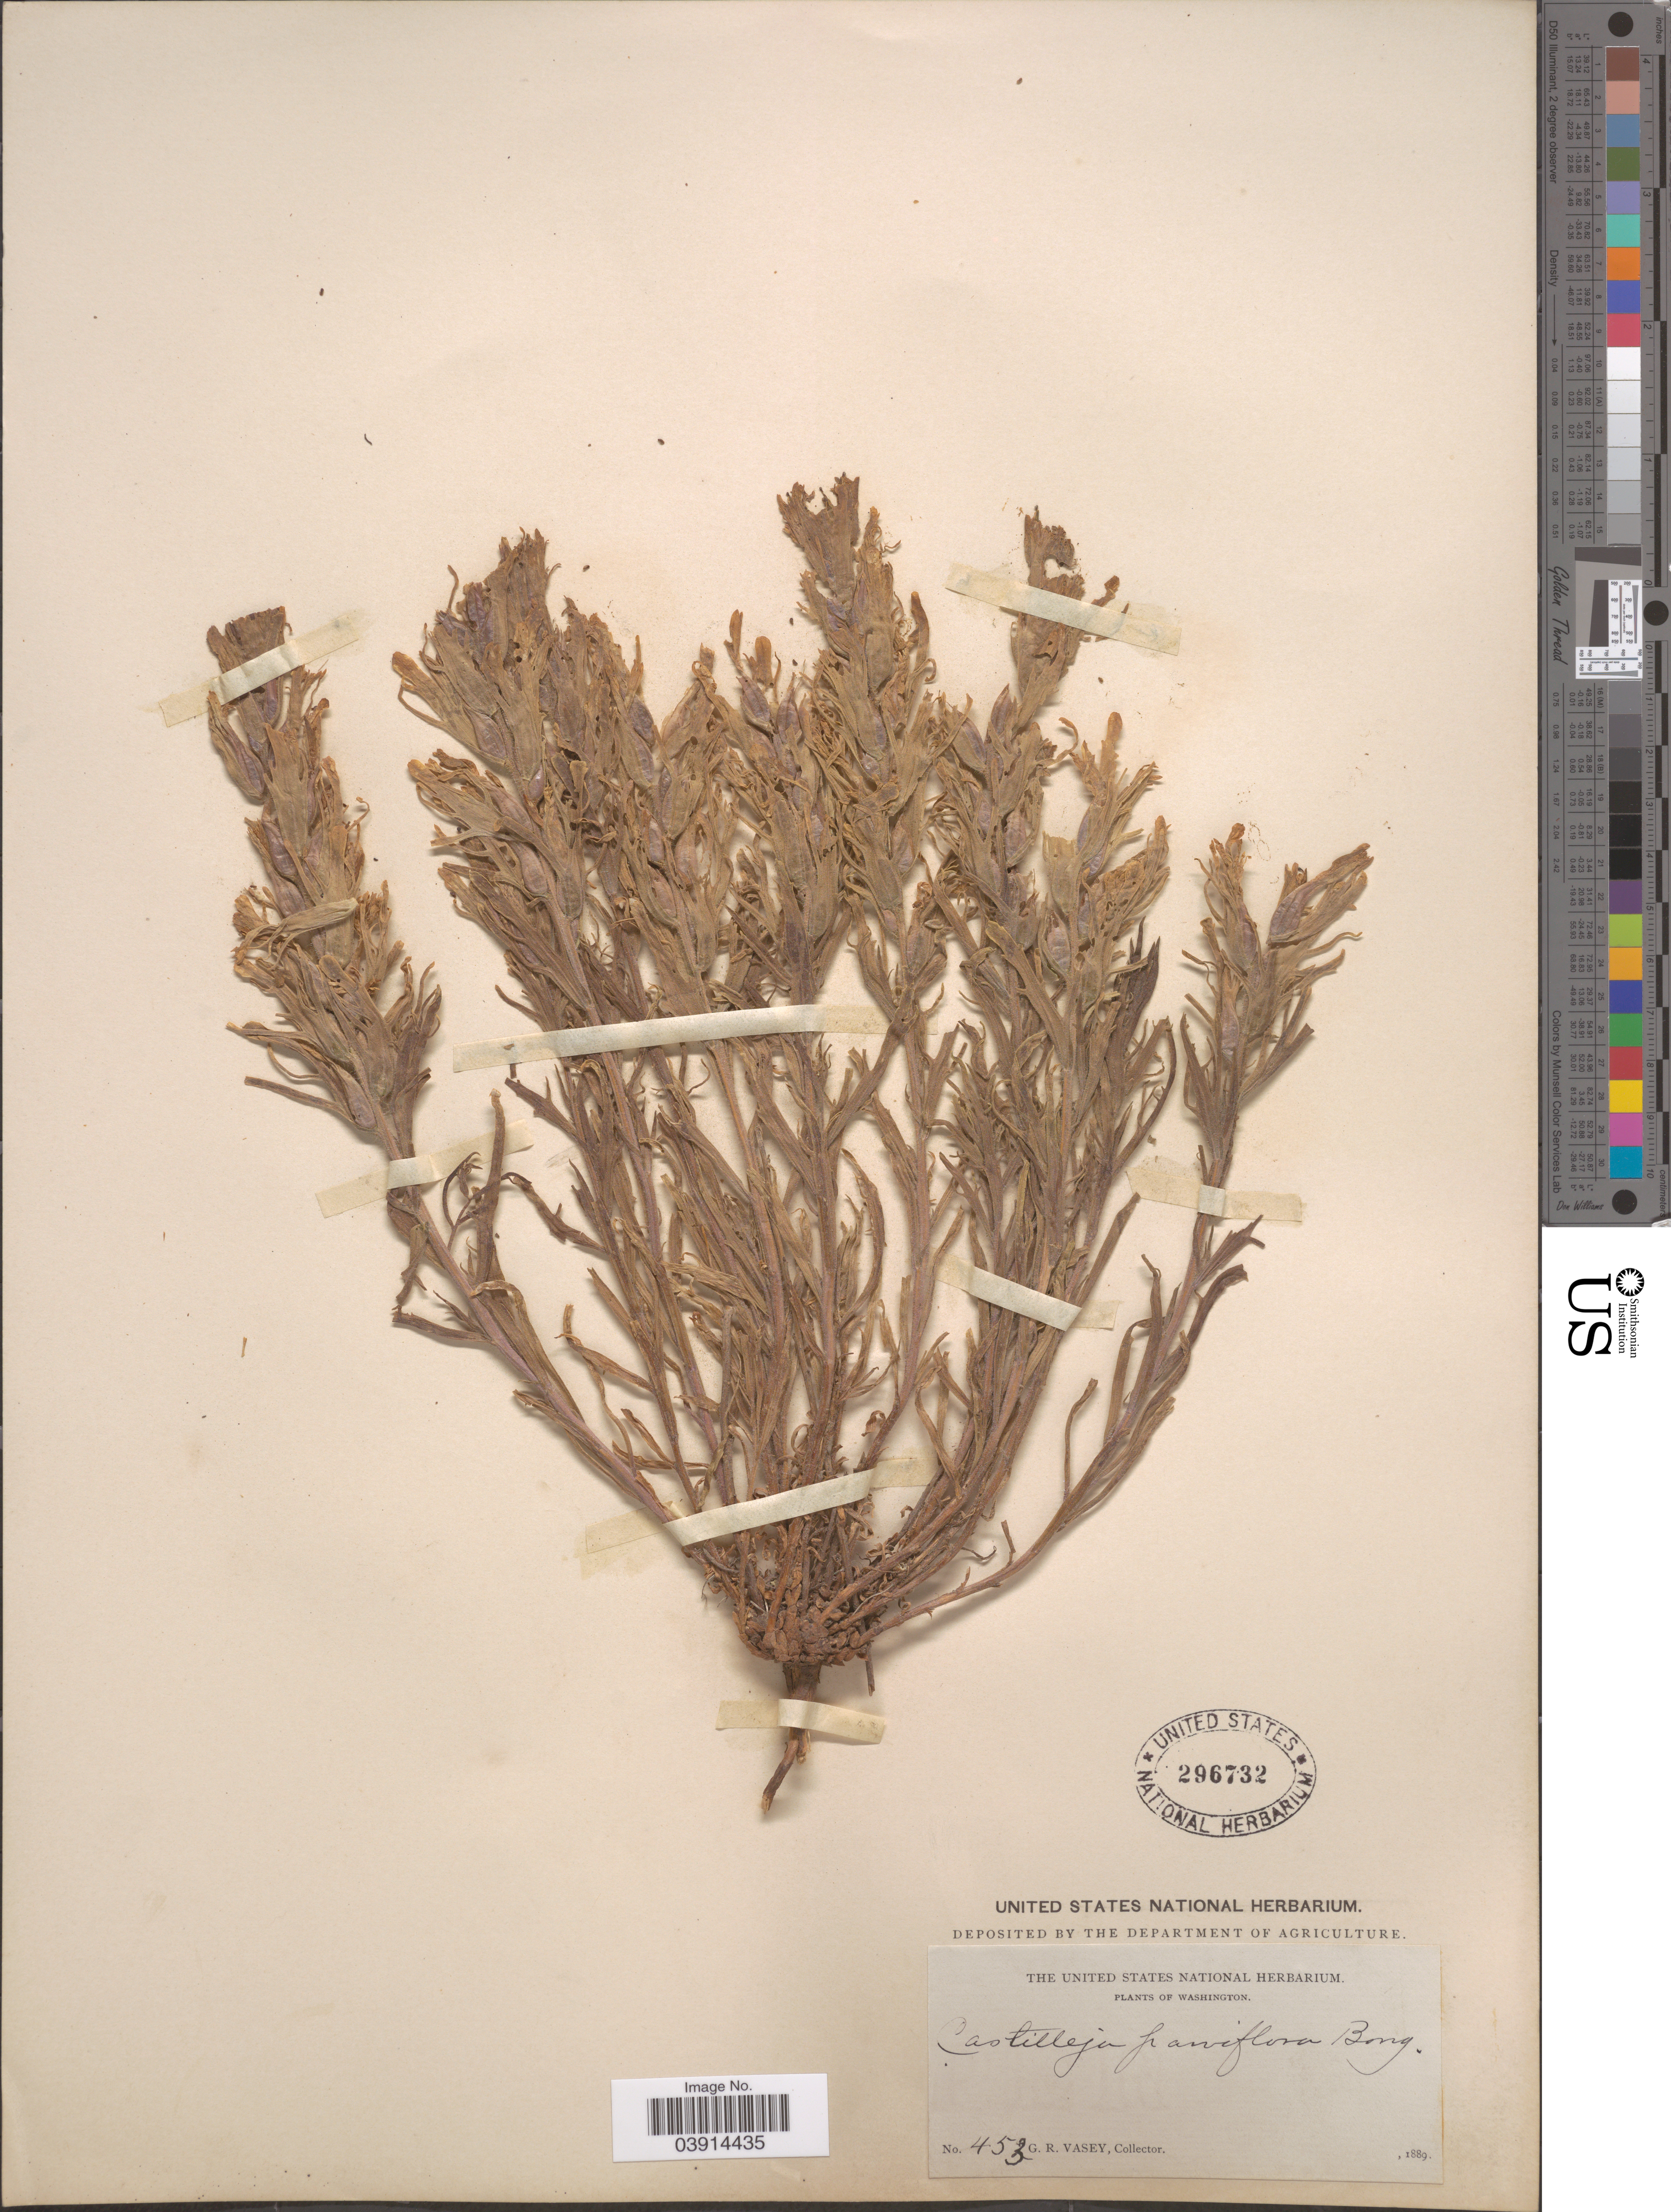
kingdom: Plantae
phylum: Tracheophyta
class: Magnoliopsida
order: Lamiales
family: Orobanchaceae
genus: Castilleja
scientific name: Castilleja thompsonii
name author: Pennell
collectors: G. R. Vasey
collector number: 453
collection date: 1889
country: United States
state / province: Washington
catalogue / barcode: US 296732